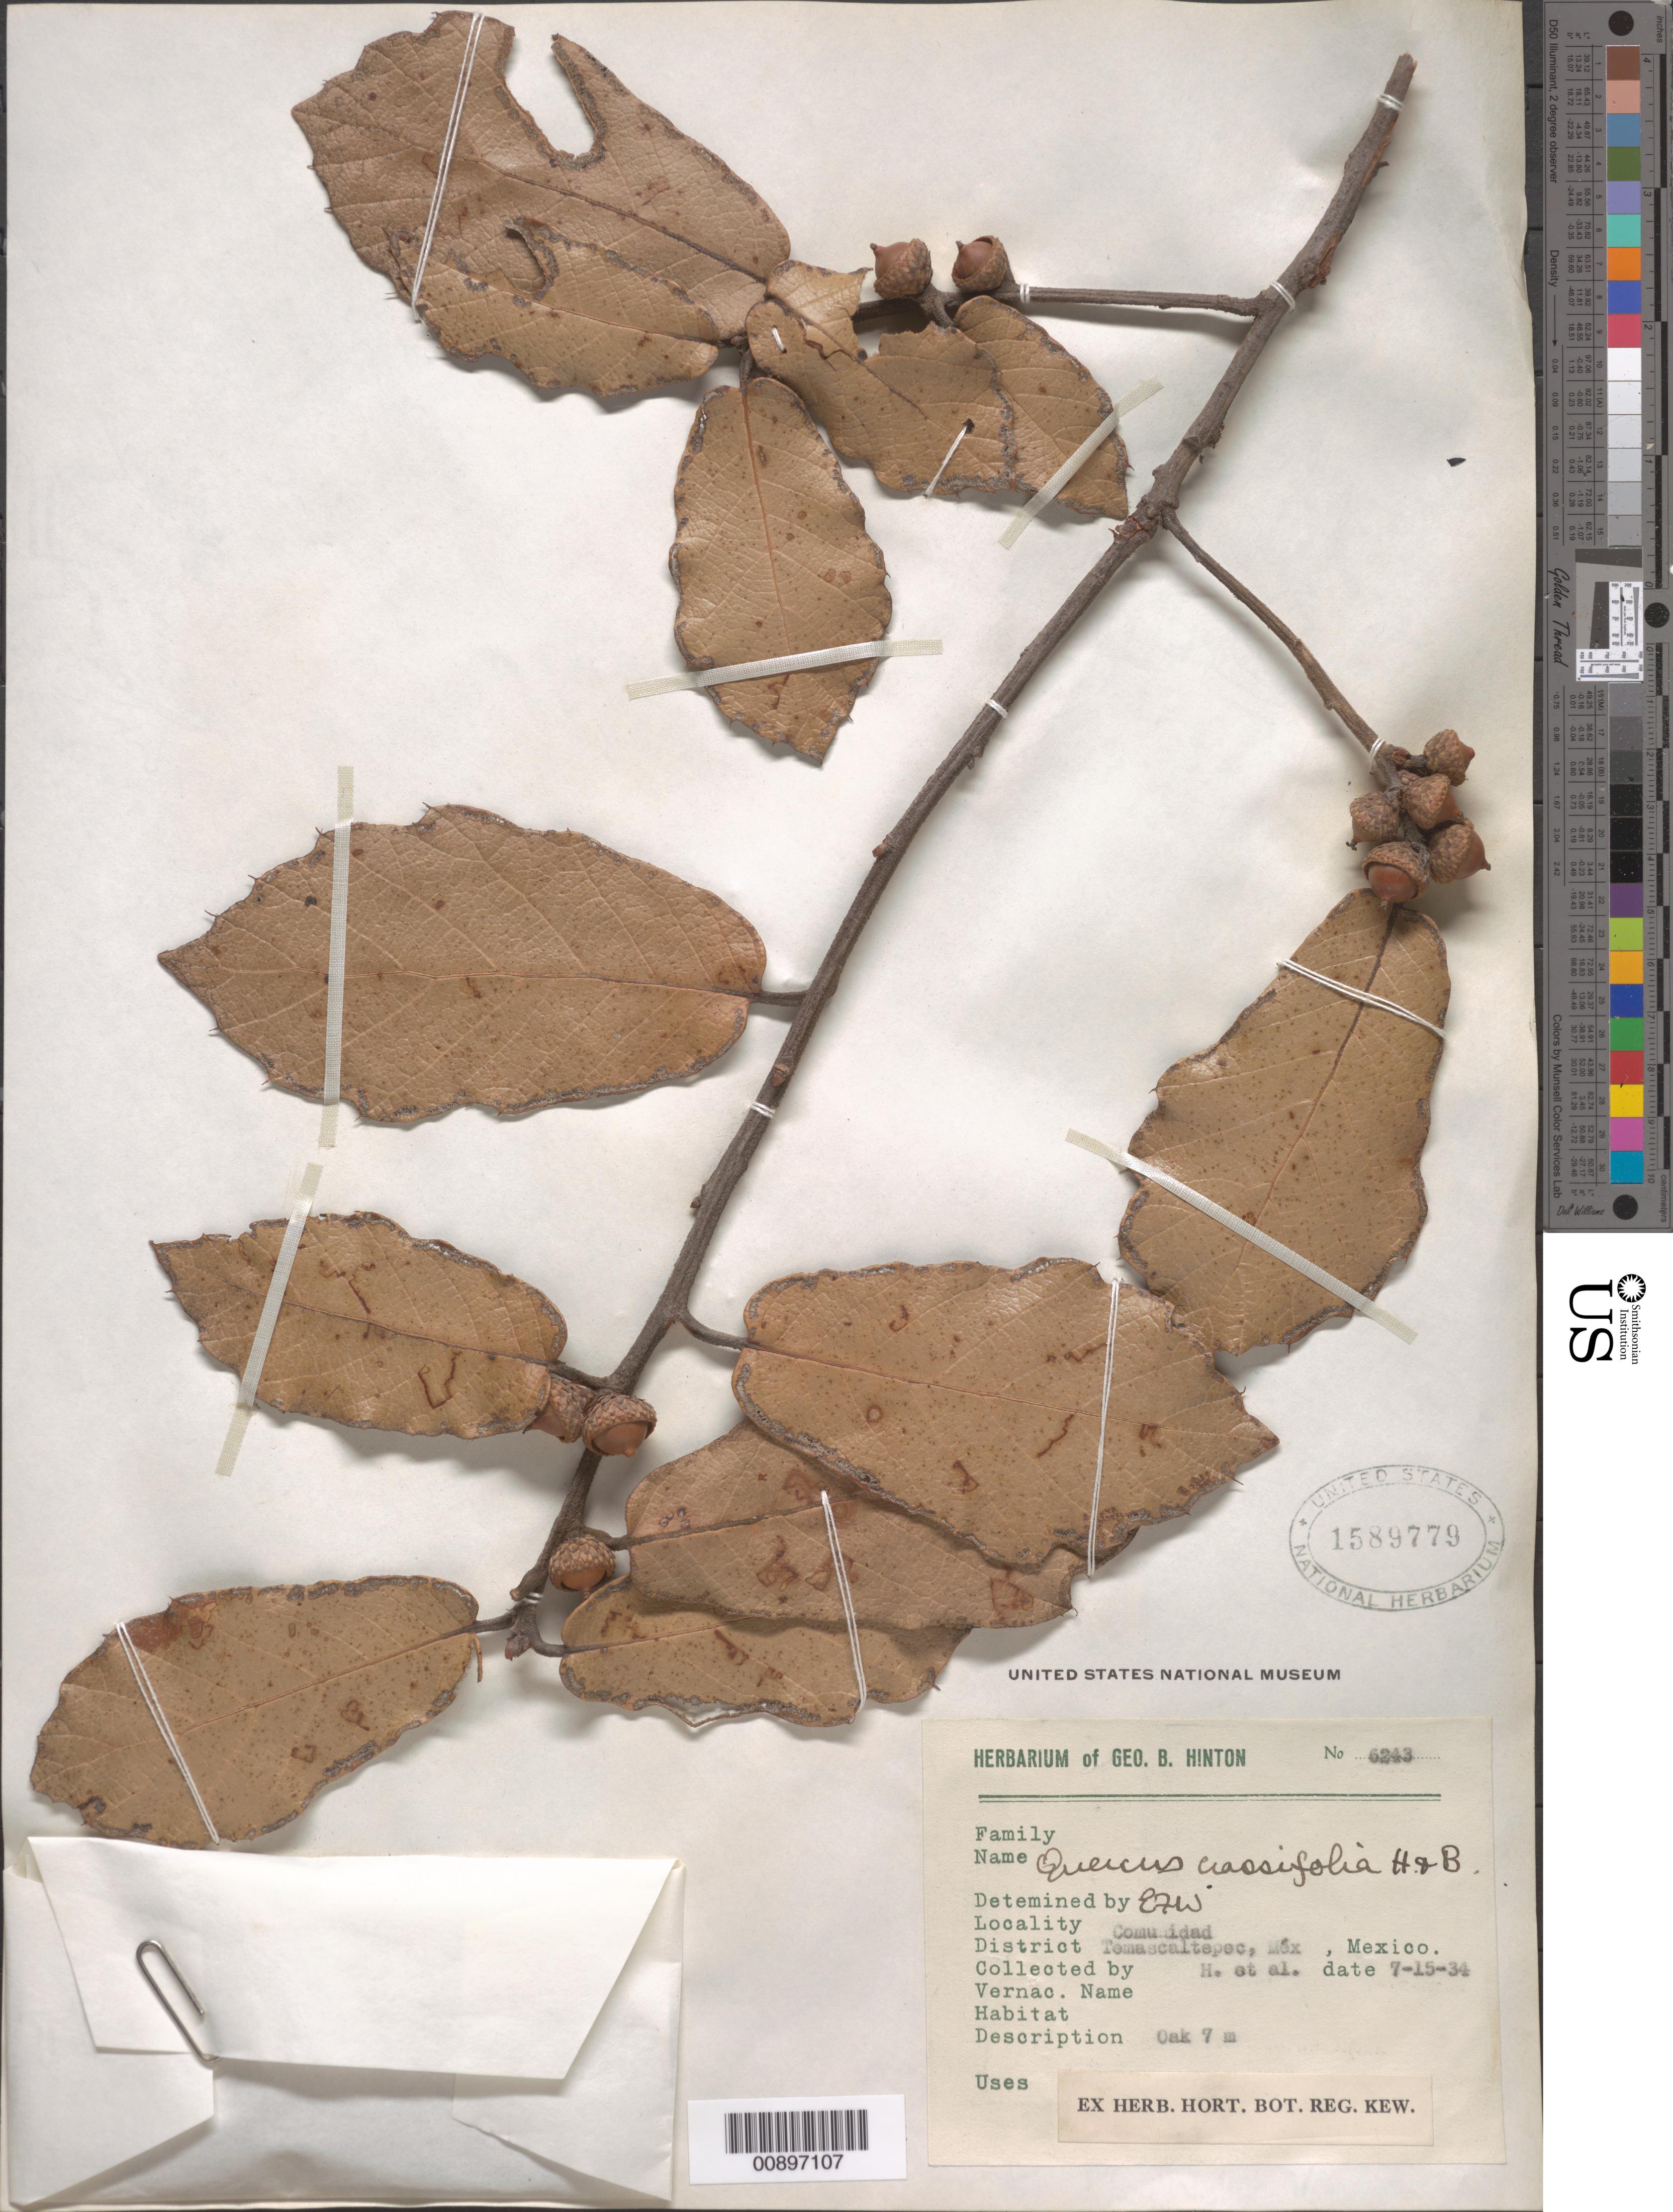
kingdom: Plantae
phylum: Tracheophyta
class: Magnoliopsida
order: Fagales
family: Fagaceae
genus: Quercus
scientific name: Quercus crassifolia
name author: Humb. & Bonpl.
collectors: G. B. Hinton & et al.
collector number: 6243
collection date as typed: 15 Jul 1934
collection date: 1934-07-15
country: Mexico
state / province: México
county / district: Temascaltepec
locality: Comunidad, District Temascaltepec, State Mexico.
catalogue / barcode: US 1589779